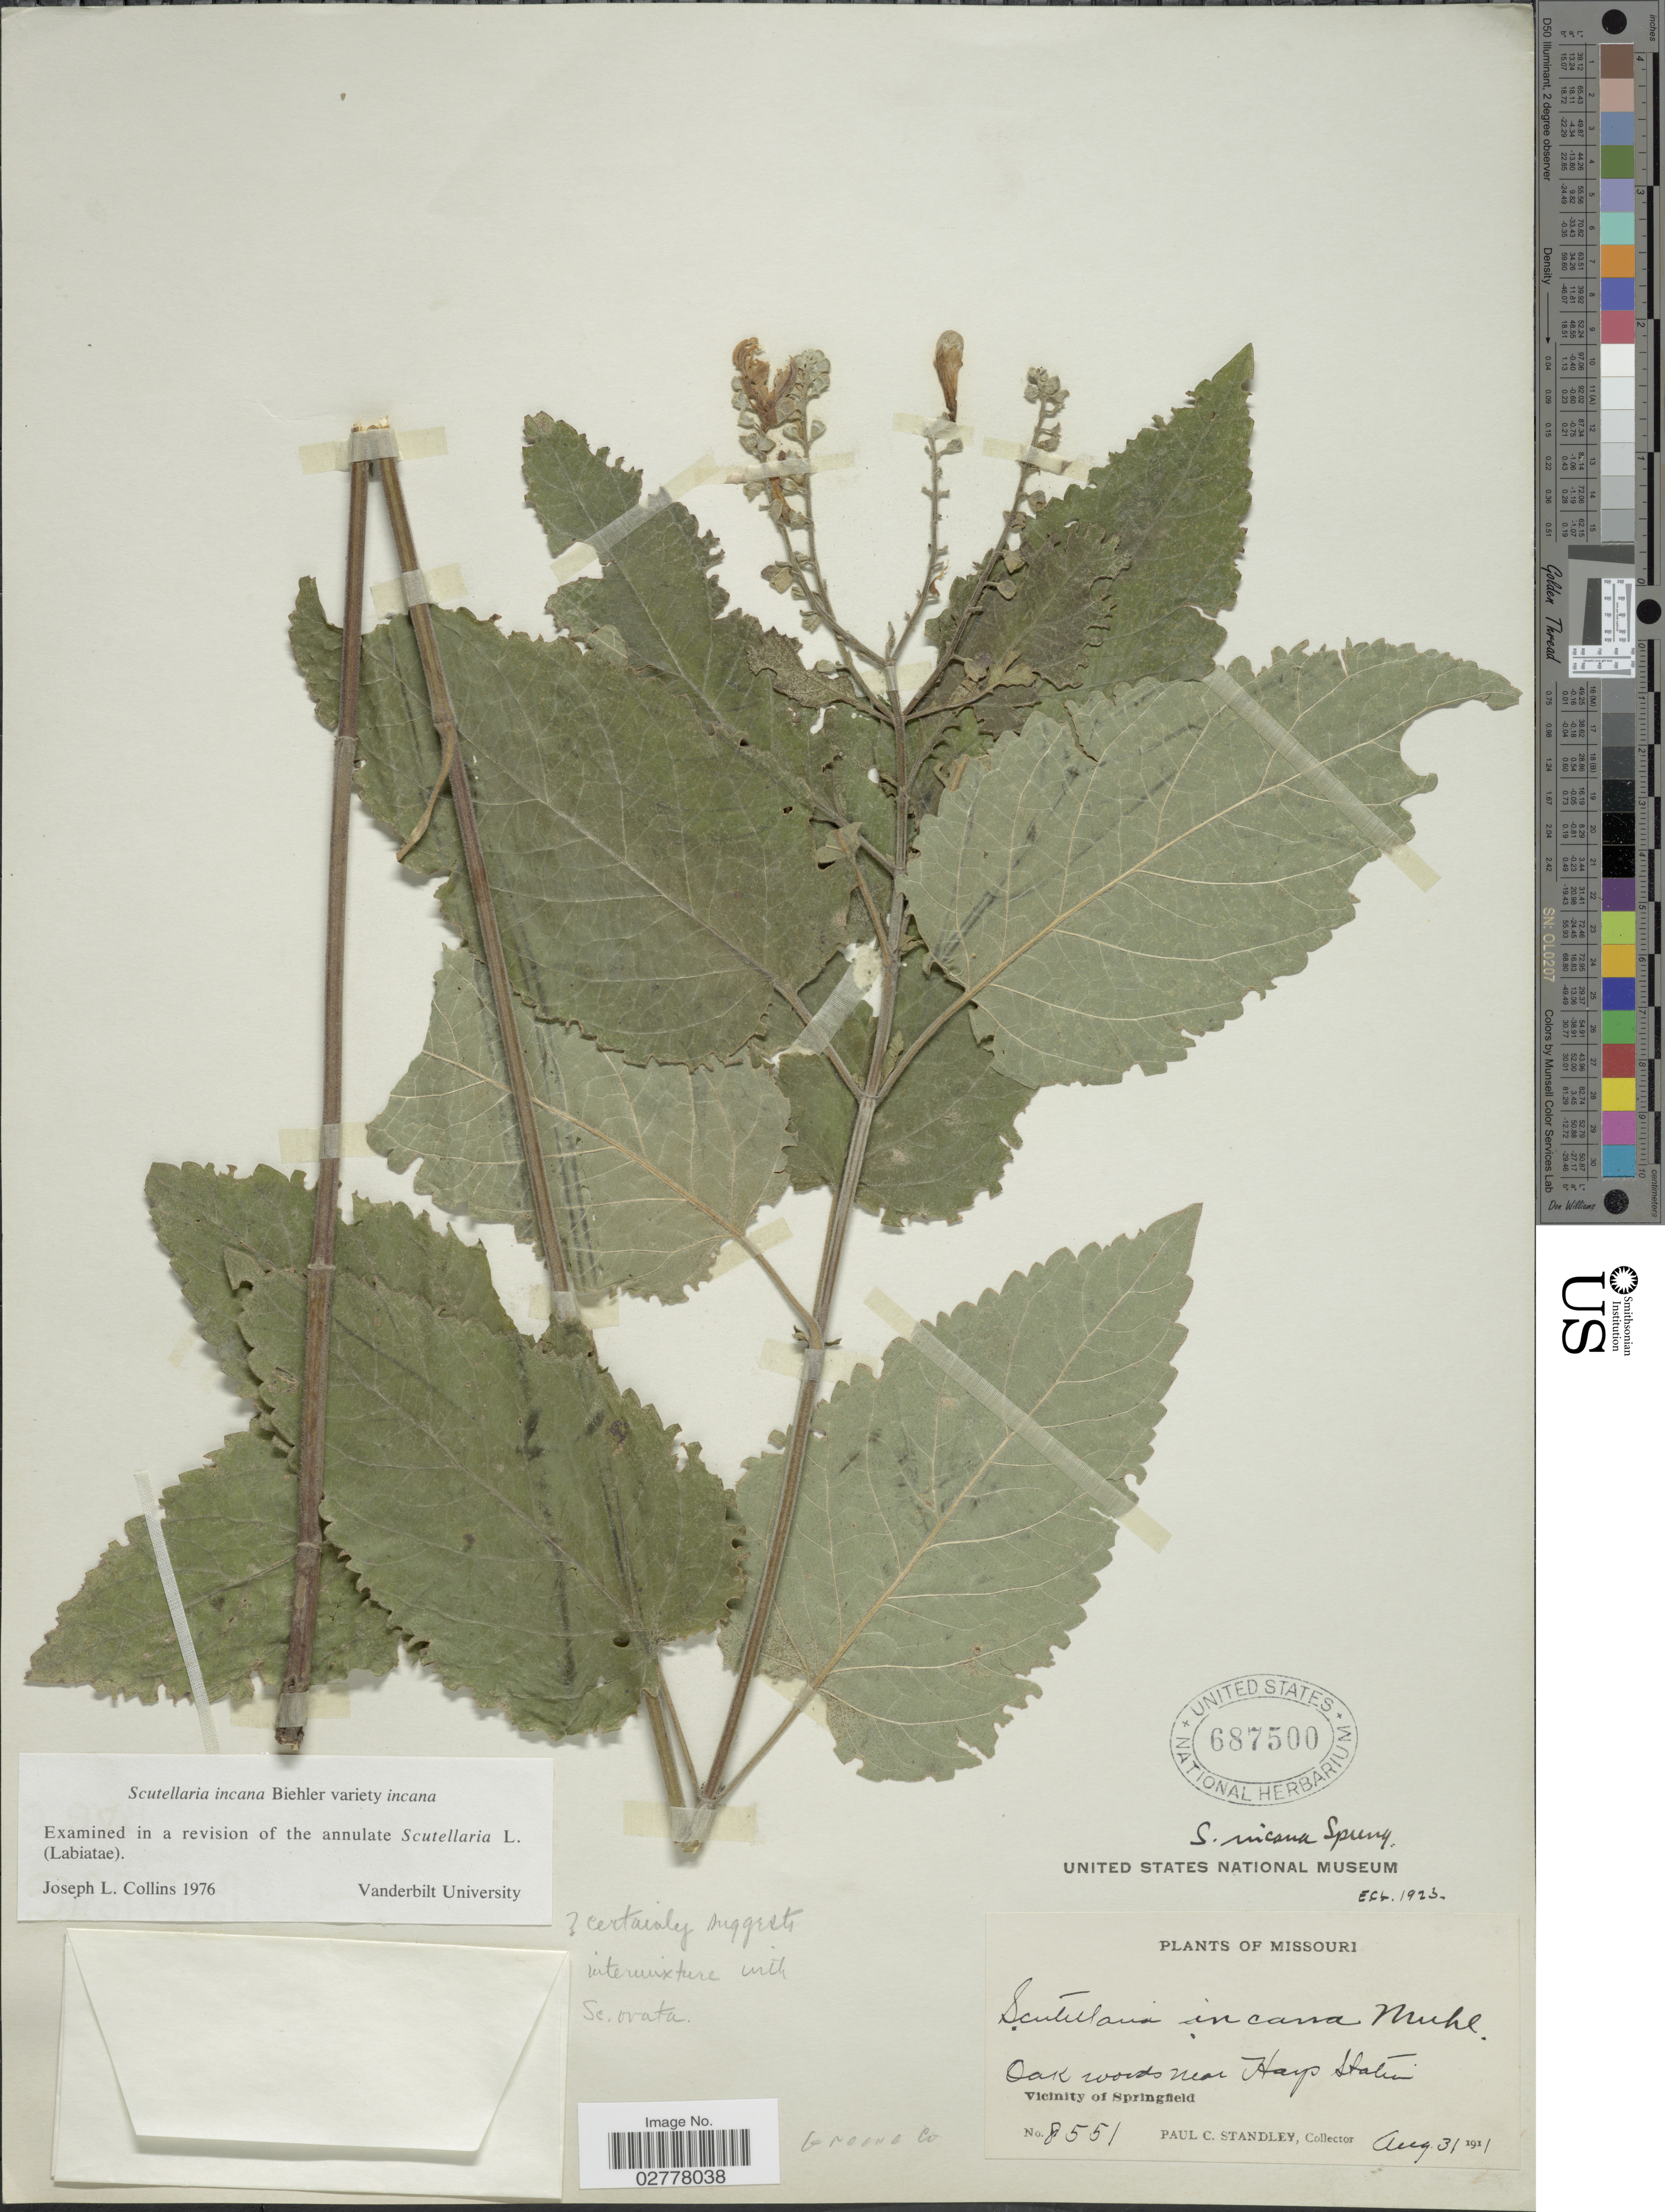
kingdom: Plantae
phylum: Tracheophyta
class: Magnoliopsida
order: Lamiales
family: Lamiaceae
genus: Scutellaria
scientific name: Scutellaria incana var. incana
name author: Biehler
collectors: P. C. Standley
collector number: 8551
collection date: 1911-08-31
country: United States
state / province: Missouri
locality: Oak woods near Harp Station. Vicinity of Springfield. Greene Co.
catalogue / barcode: US 687500